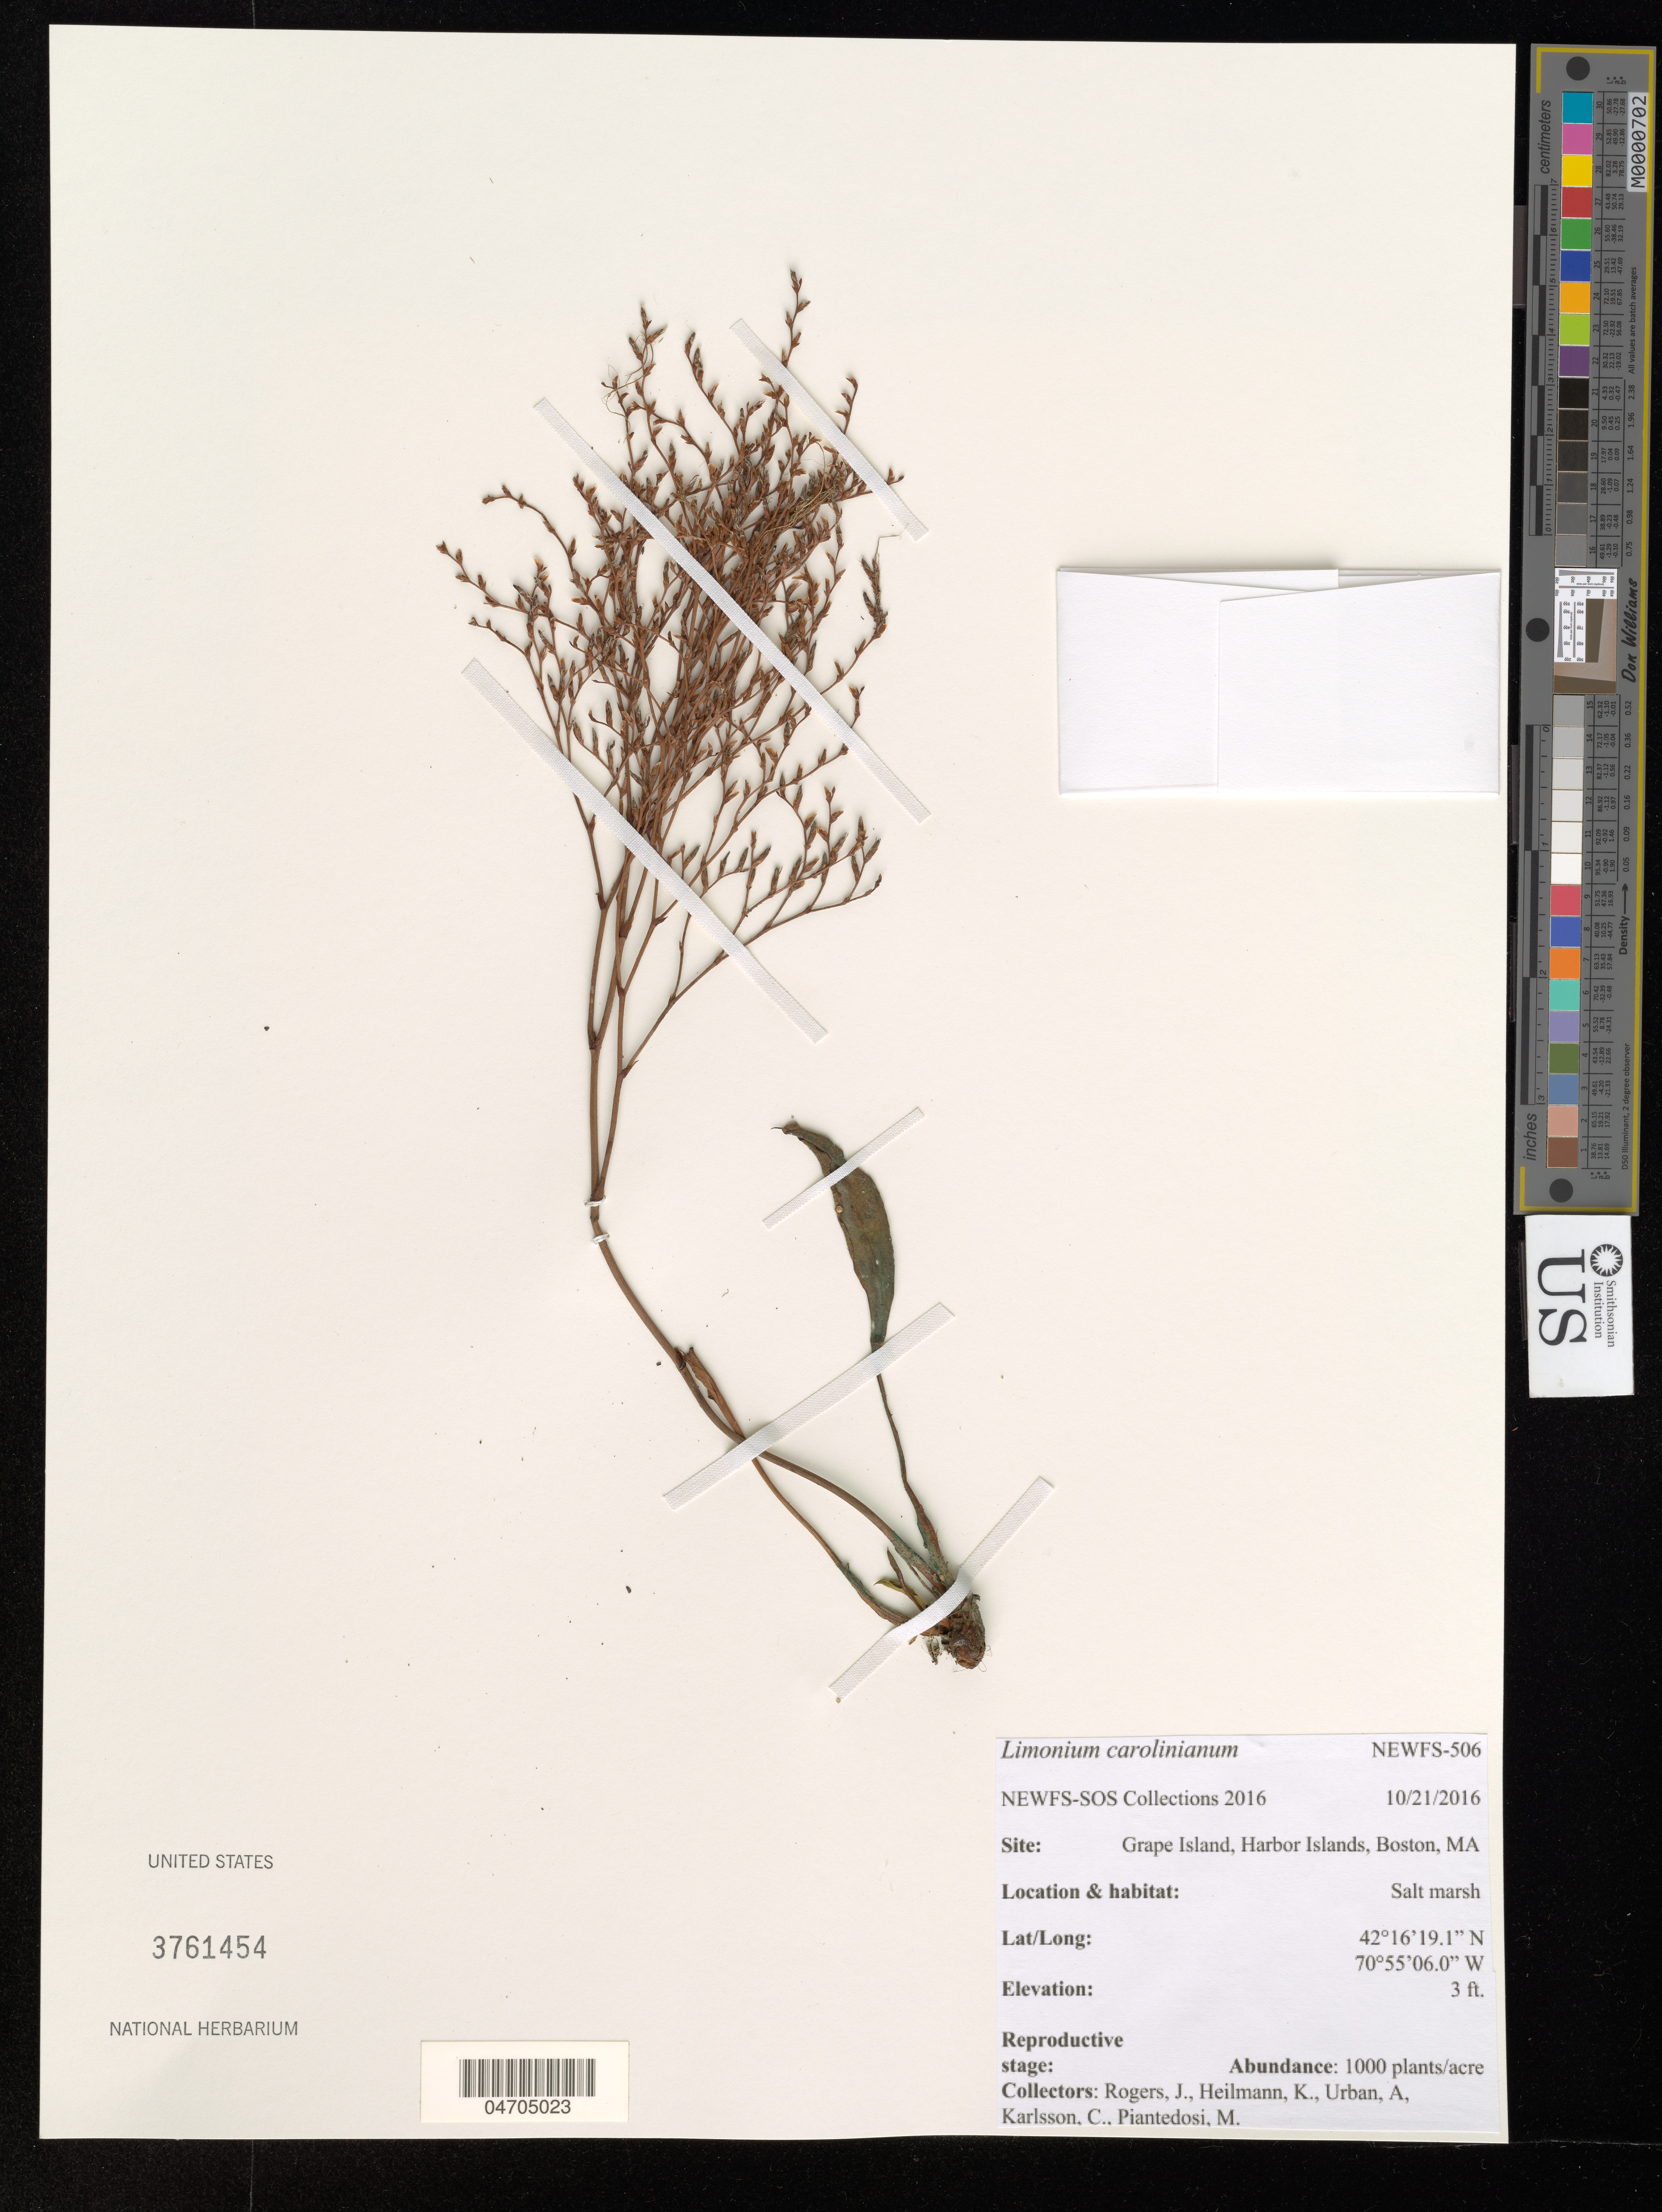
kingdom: Plantae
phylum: Tracheophyta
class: Magnoliopsida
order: Caryophyllales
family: Plumbaginaceae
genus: Limonium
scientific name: Limonium carolinianum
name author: (Walter) Britton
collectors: J. Rogers, K. Heilmann, A. Urban, C. Karlsson & M. Piantedosi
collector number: NEWFS-506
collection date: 2016-10-21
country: United States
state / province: Massachusetts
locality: Grape Island, Harbor Islands, Boston.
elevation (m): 1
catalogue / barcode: US 3761454